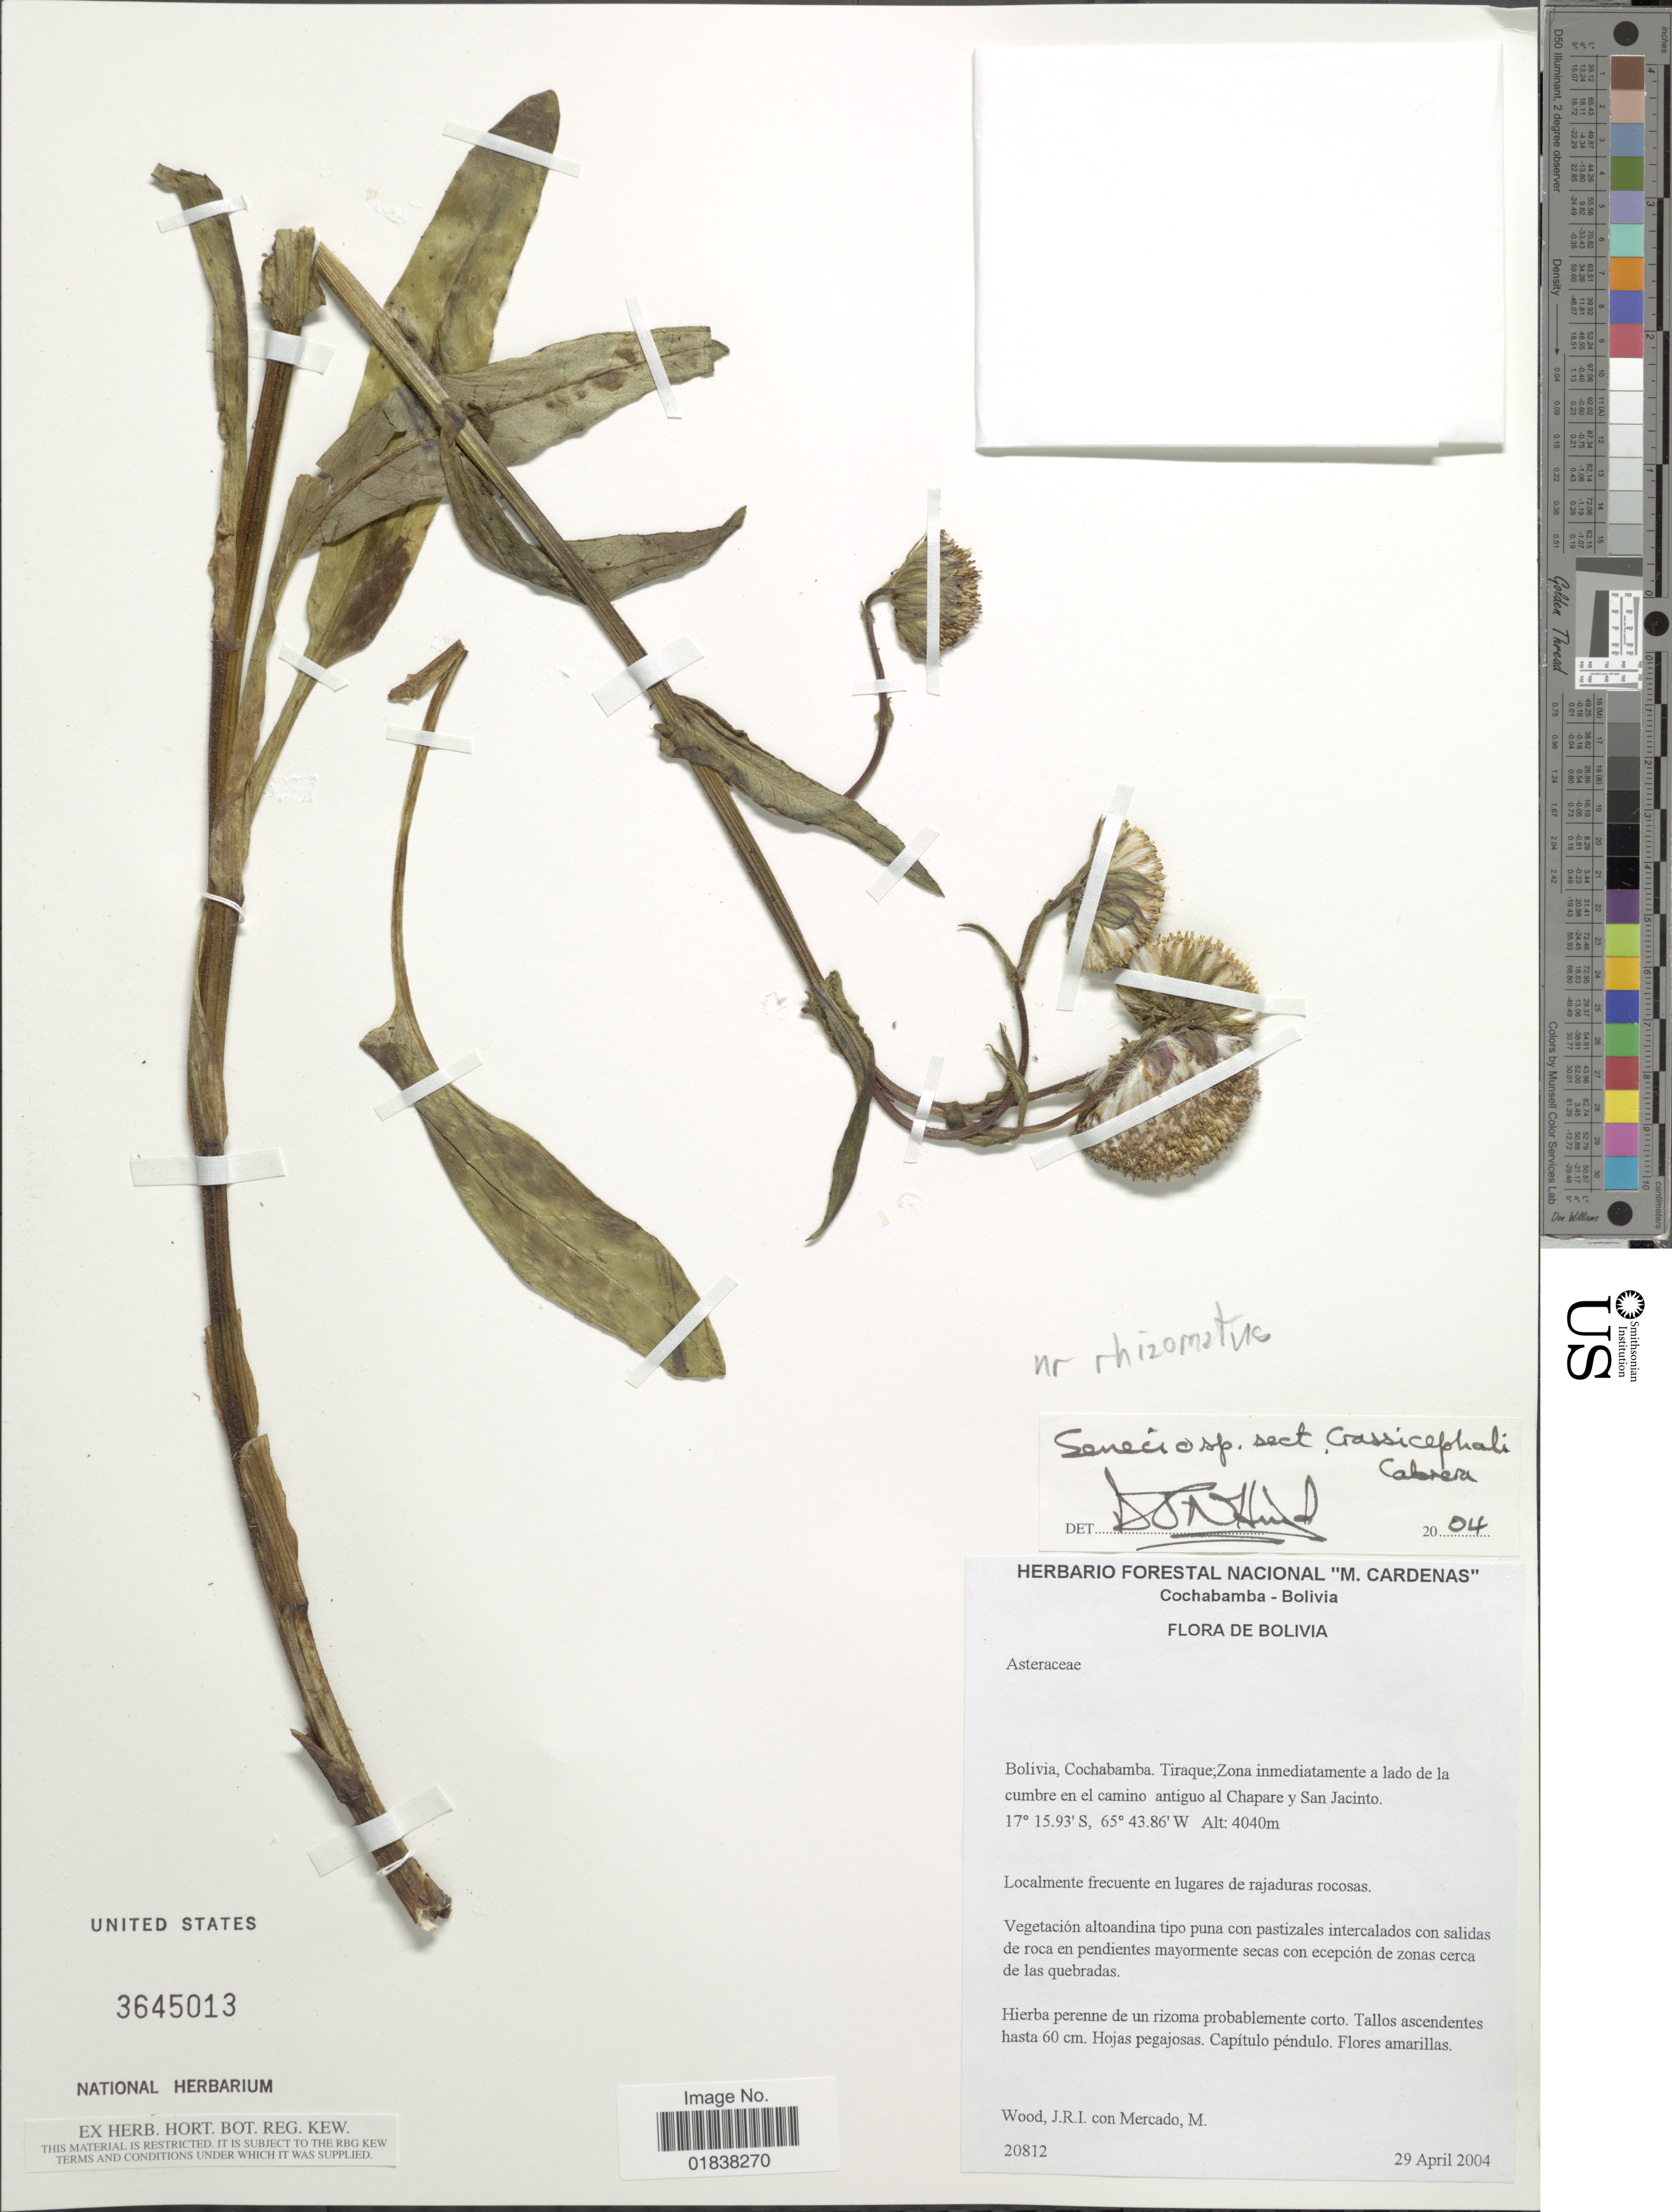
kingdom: Plantae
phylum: Tracheophyta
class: Magnoliopsida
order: Asterales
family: Asteraceae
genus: Senecio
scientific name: Senecio rhizomatus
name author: Rusby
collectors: J. R. I. Wood & M. Mercado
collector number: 20812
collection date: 2004-04-29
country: Bolivia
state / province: Cochabamba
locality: Tiraque, en el camino antiguo al Chapare y San Jacinto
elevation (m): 4040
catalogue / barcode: US 3645013